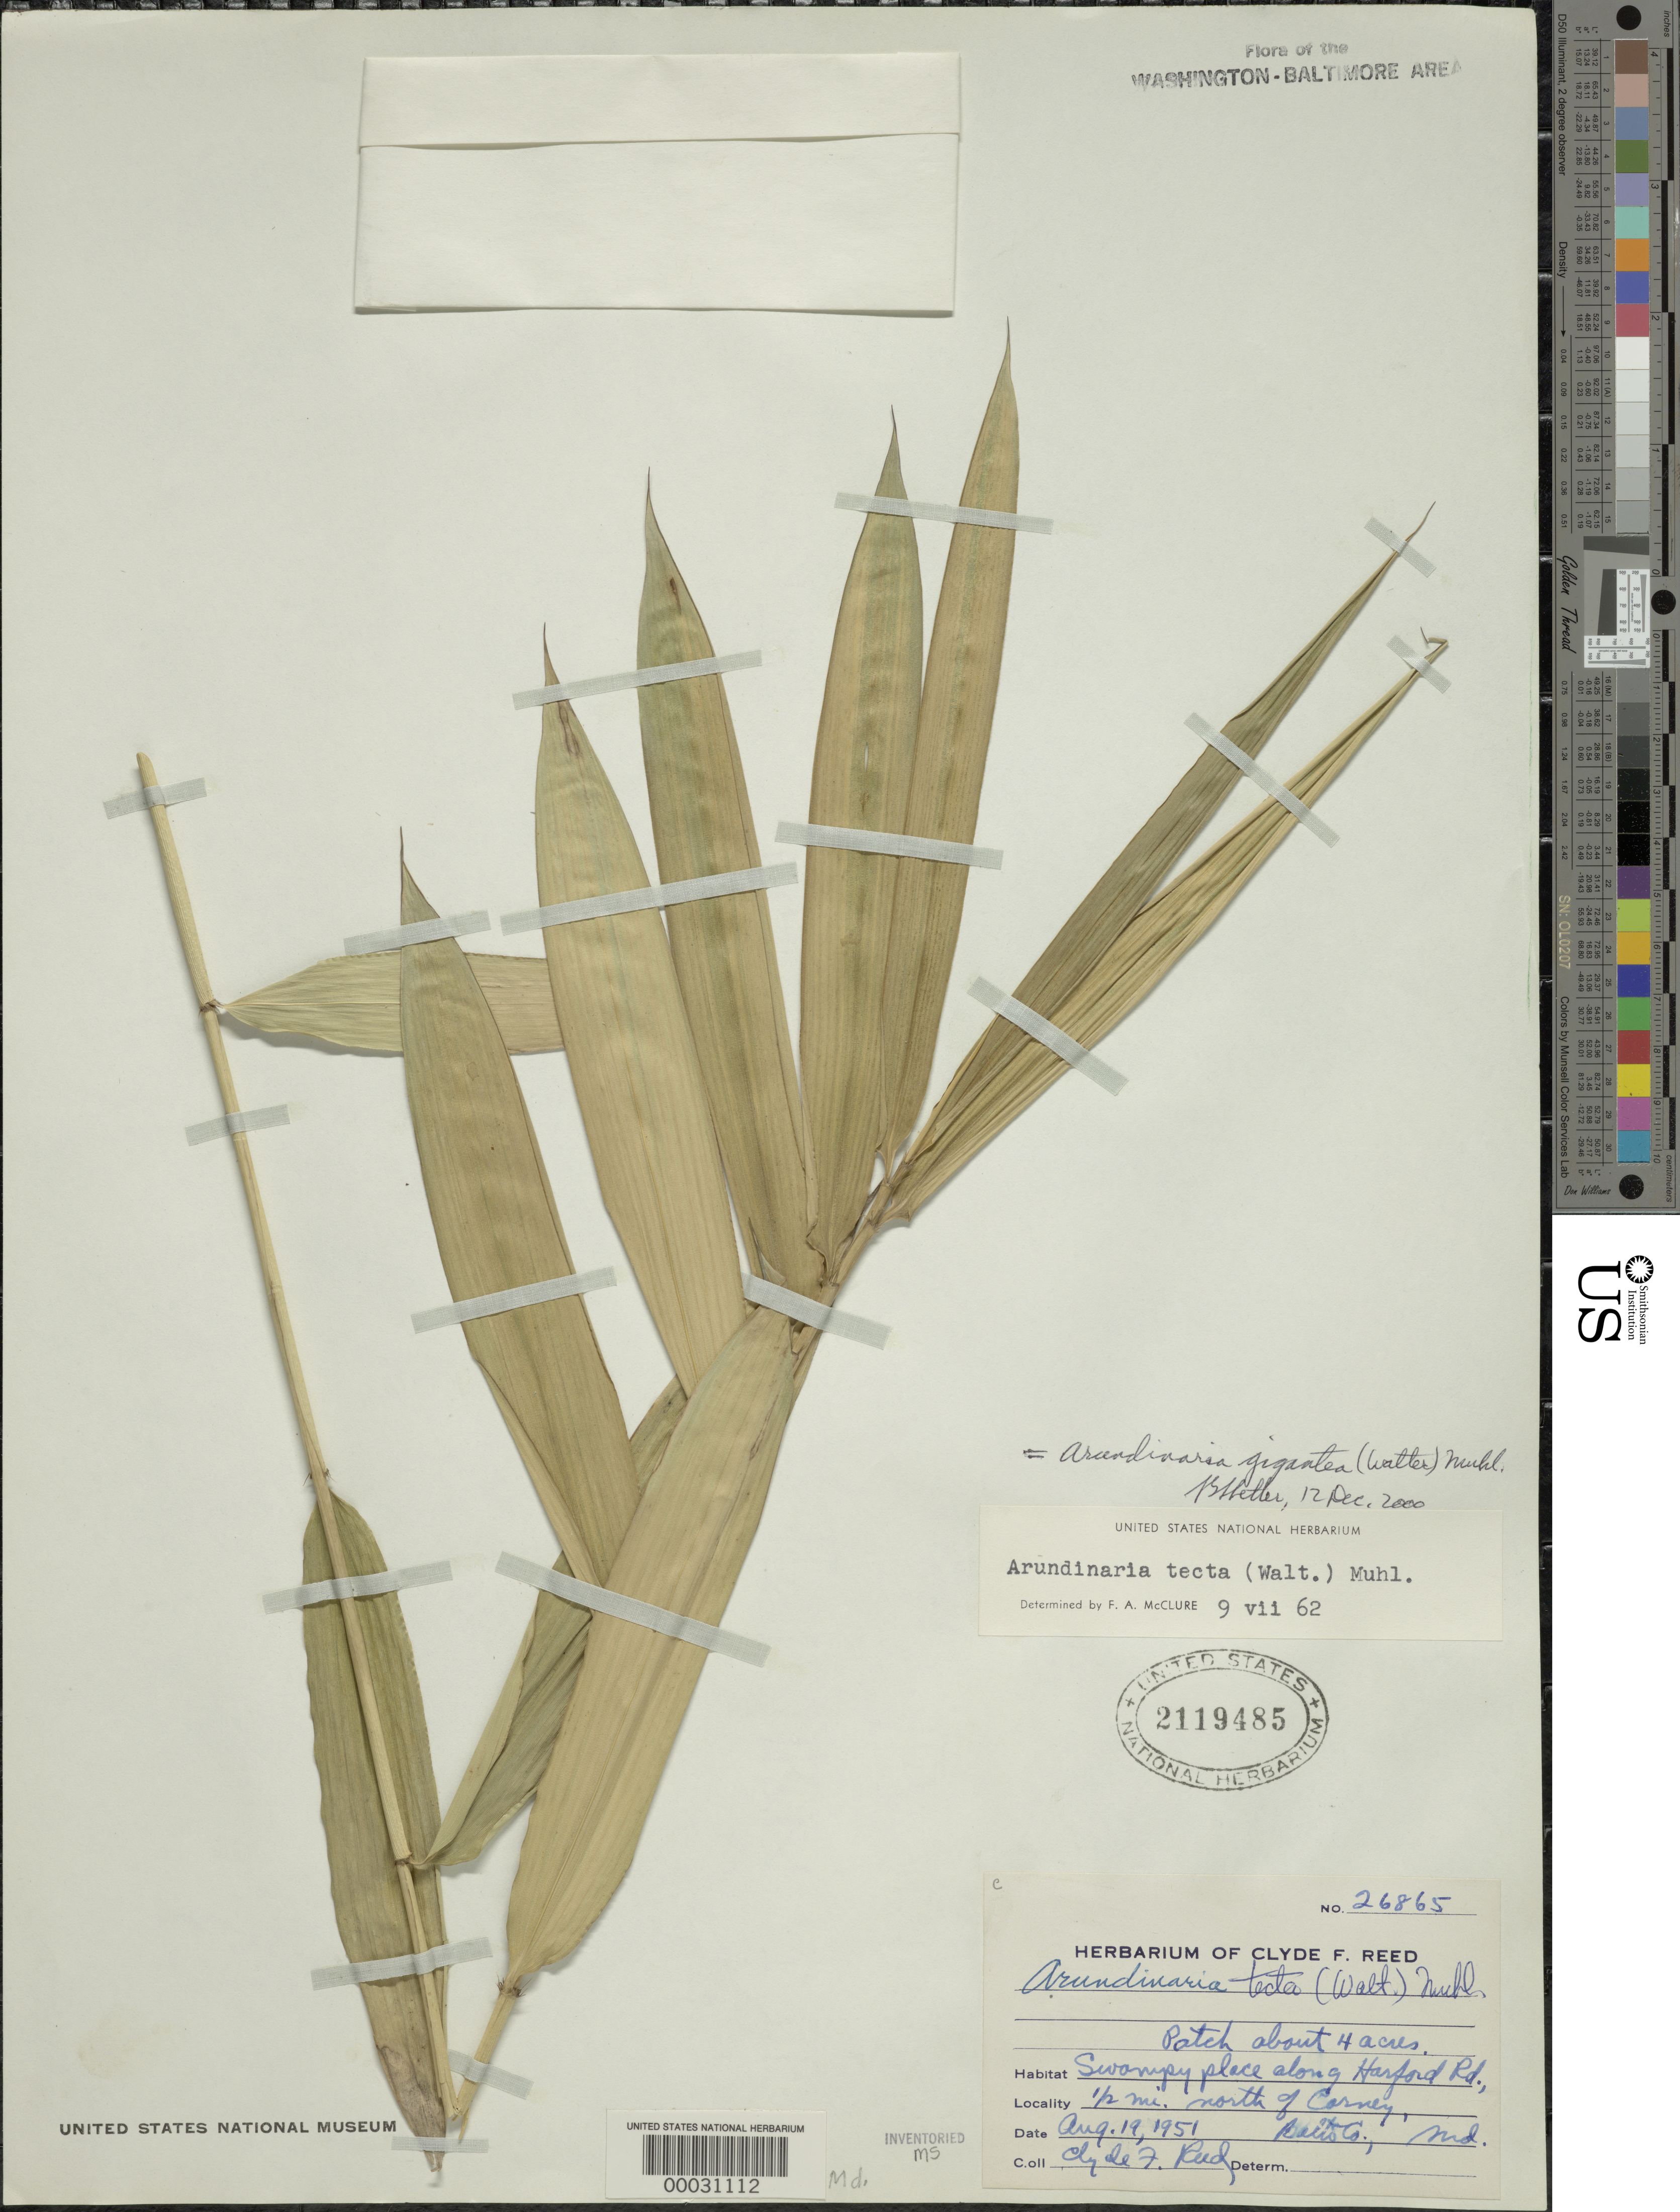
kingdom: Plantae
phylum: Tracheophyta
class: Liliopsida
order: Poales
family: Poaceae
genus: Arundinaria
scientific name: Arundinaria tecta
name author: (Walter) Muhl.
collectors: C. F. Reed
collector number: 26865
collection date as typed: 19 Aug 1951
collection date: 1951-08-19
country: United States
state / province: Maryland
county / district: Baltimore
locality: Carney, along Harford Rd.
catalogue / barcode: US 2119485